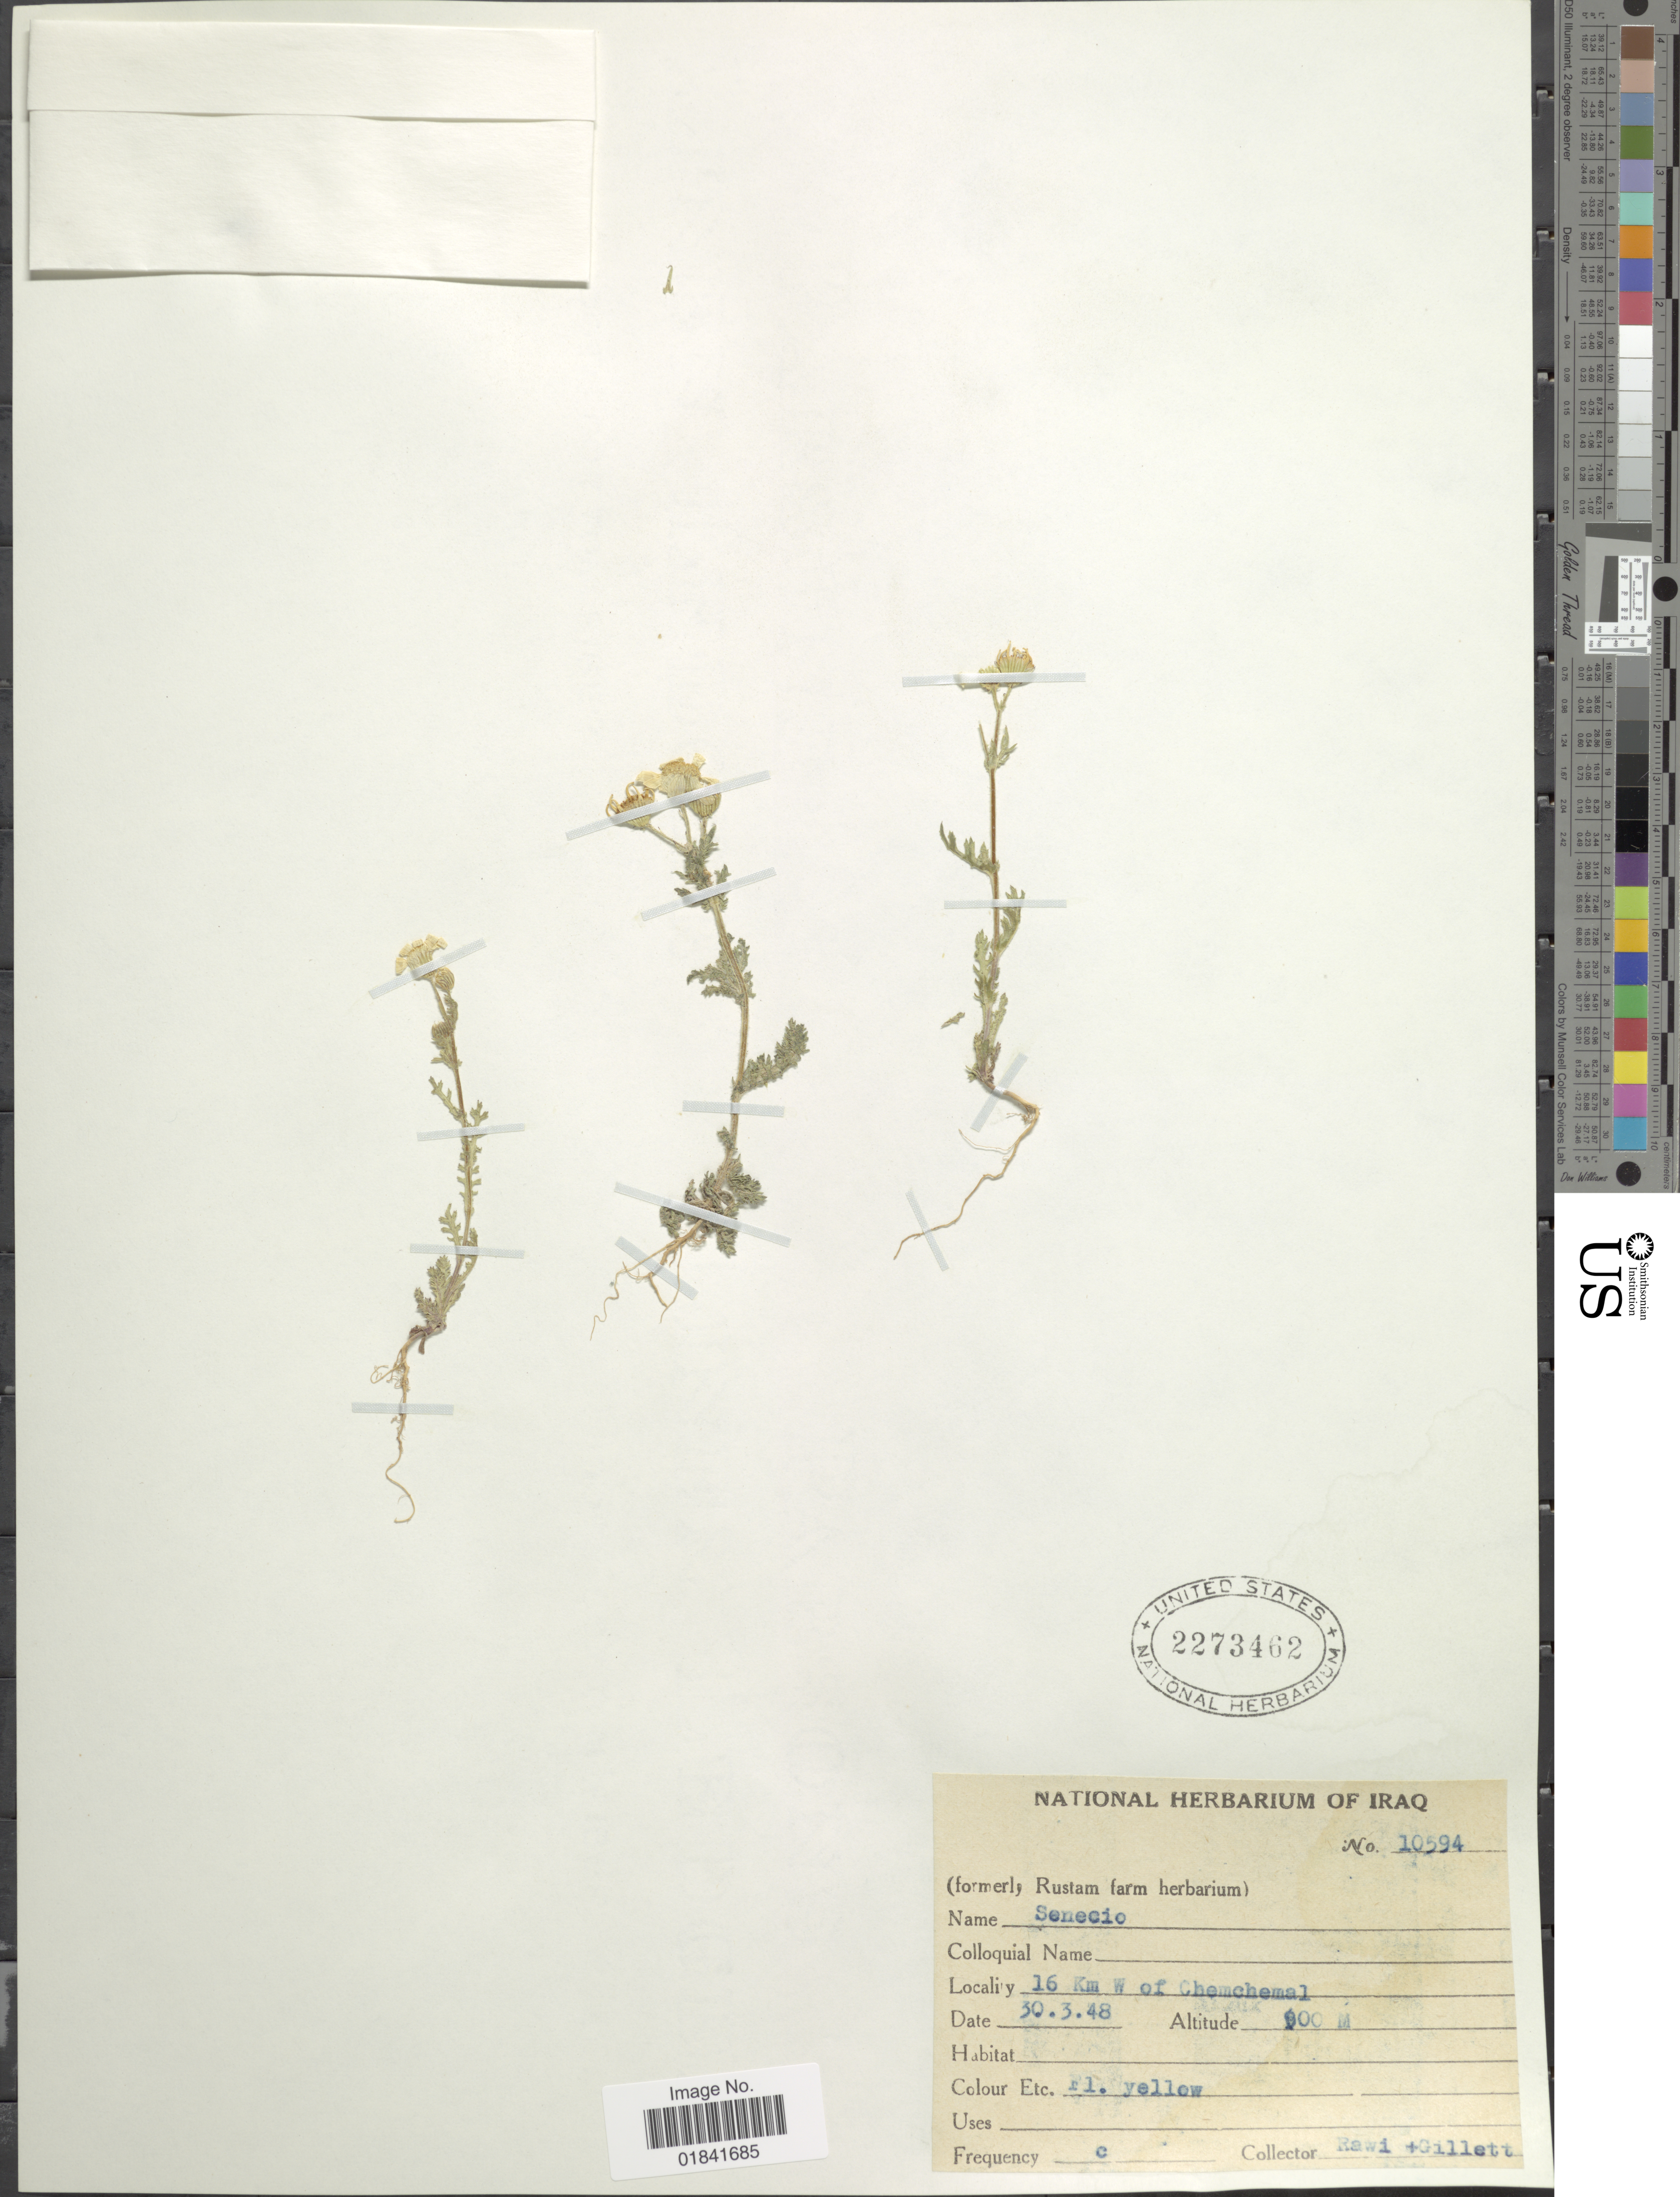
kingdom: Plantae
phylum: Tracheophyta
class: Magnoliopsida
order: Asterales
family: Asteraceae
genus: Senecio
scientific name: Senecio sp.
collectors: -. Rawi & Gillett, --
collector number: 10594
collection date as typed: Transcribed d/m/y: 30/3/48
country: Iraq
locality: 16 km W of Chemchemal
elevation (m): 900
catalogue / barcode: US 2273462